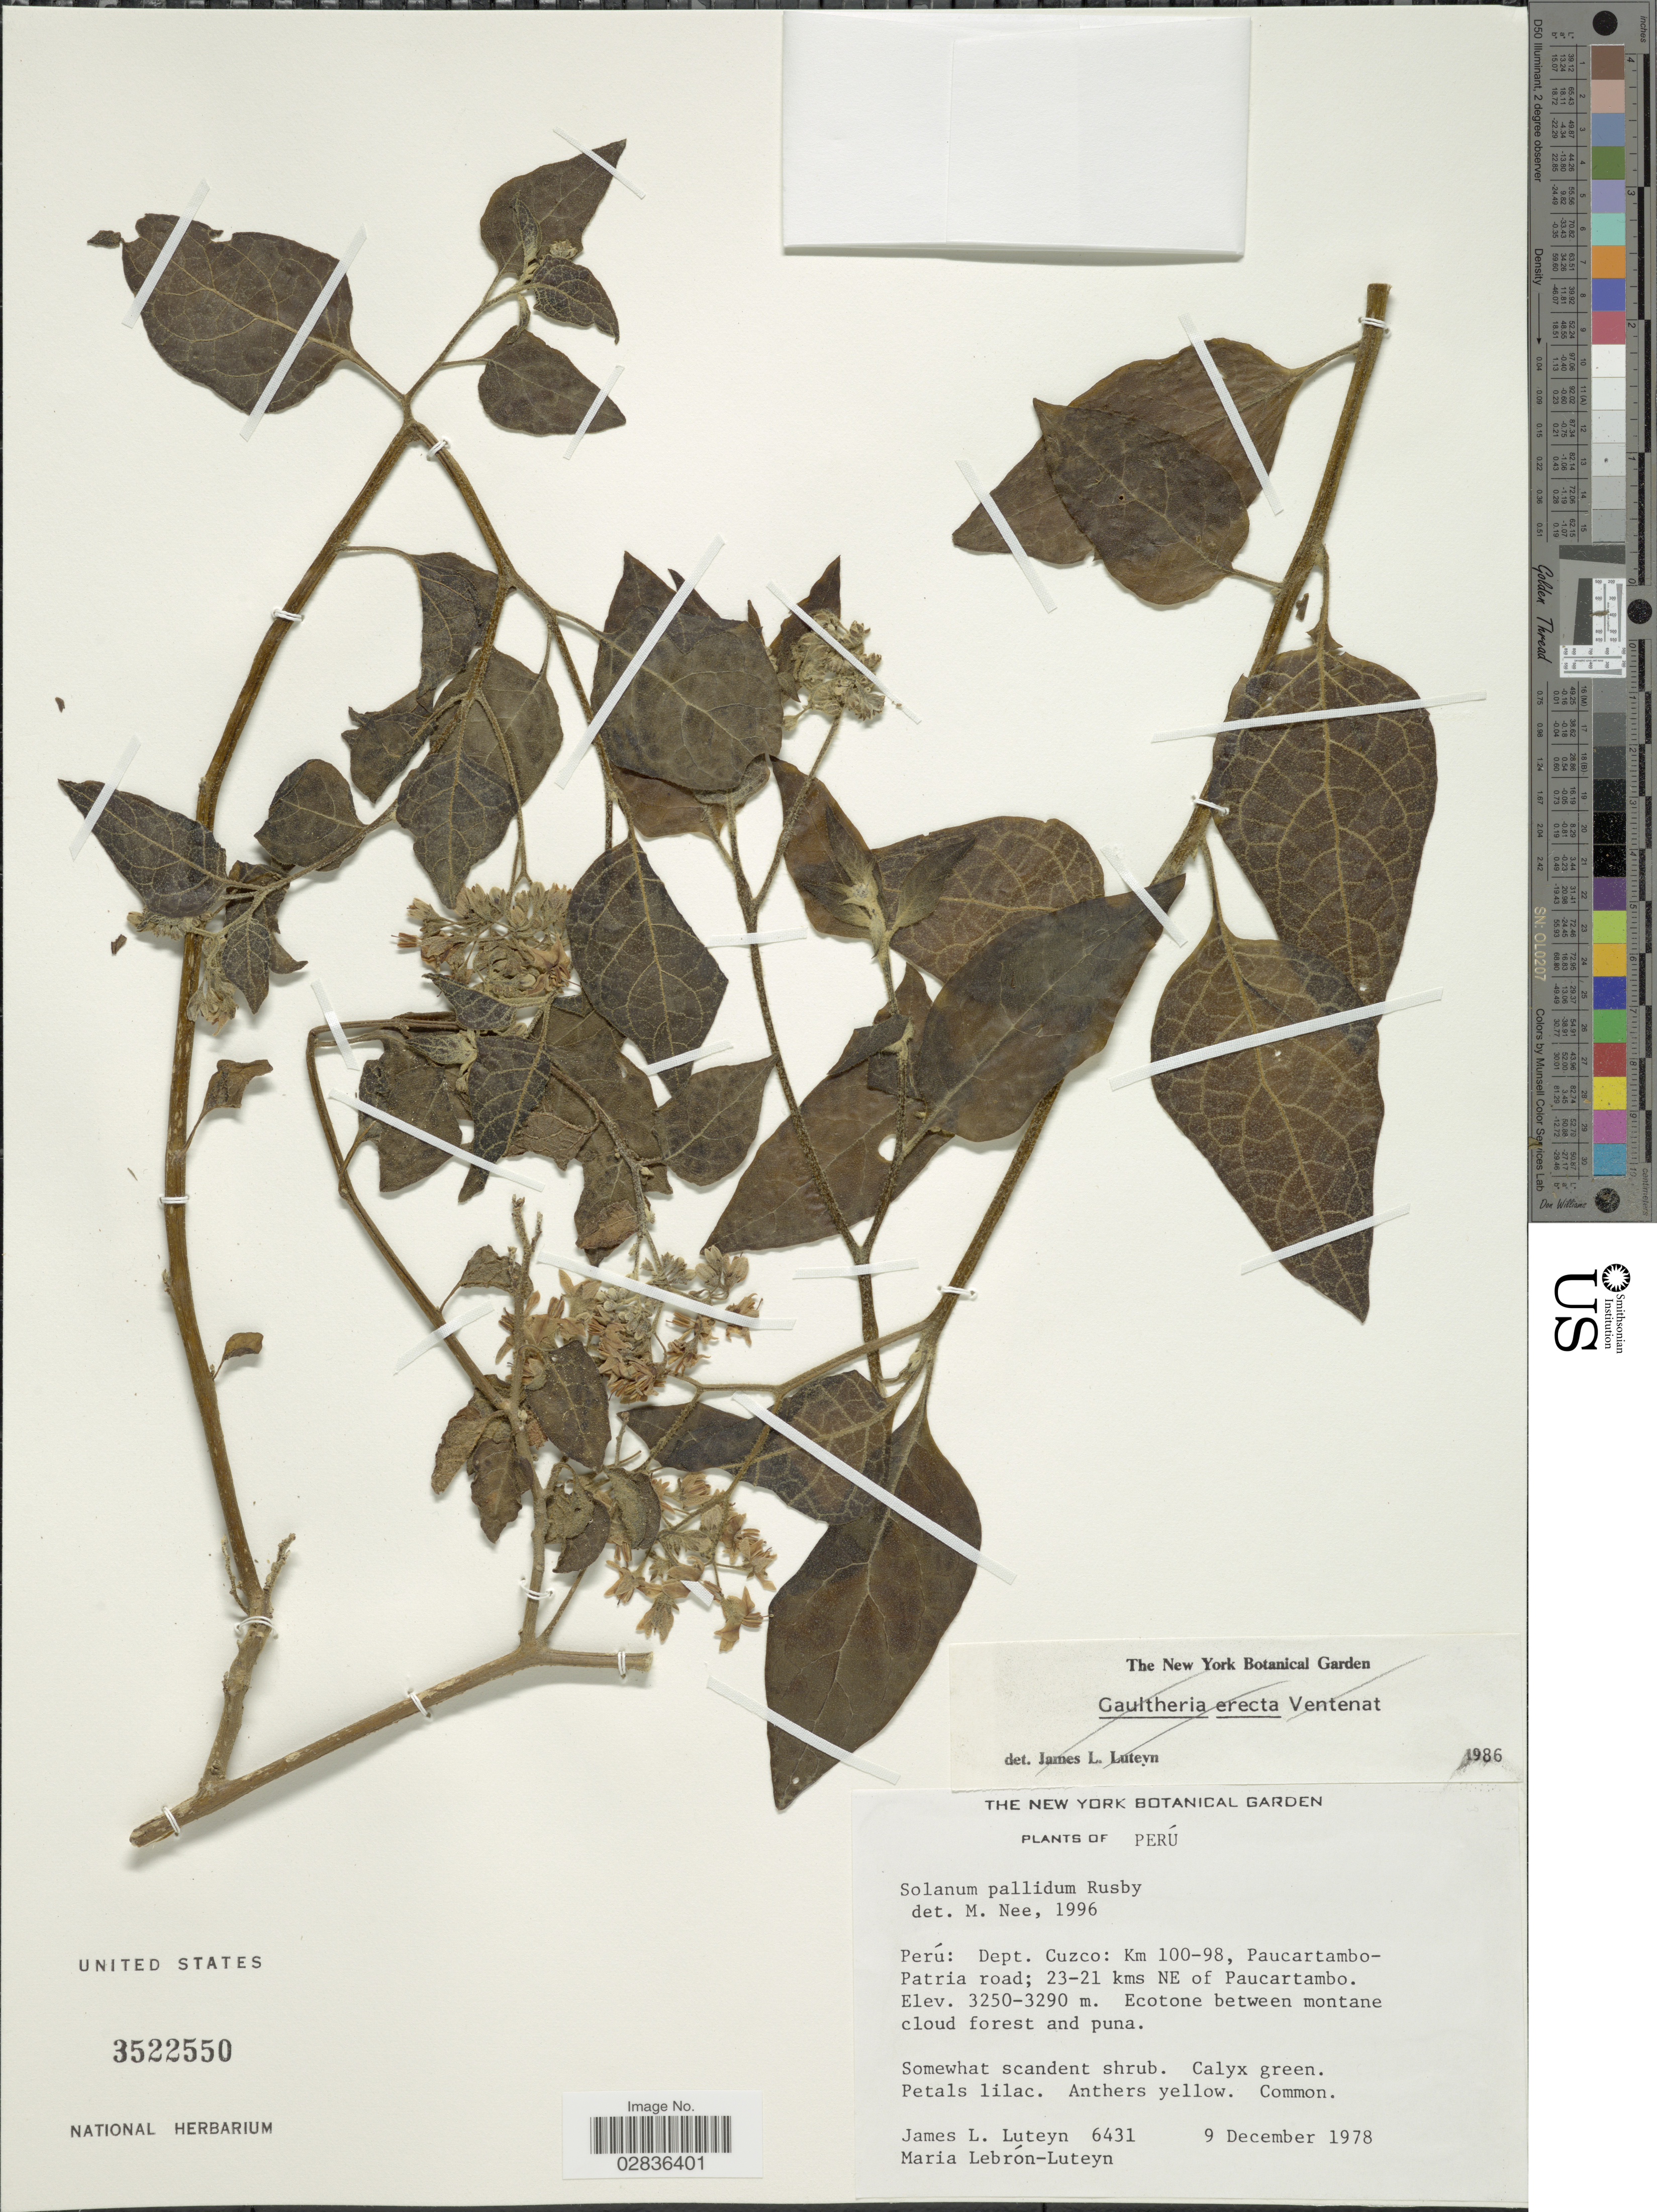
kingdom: Plantae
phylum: Tracheophyta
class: Magnoliopsida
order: Solanales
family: Solanaceae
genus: Solanum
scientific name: Solanum pallidum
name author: Rusby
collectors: J. L. Luteyn & M. L. Lebrón-Luteyn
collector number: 6431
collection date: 1978-12-09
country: Peru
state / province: Cusco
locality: Dept. Cuzco: Km 100-98, Paucartambo-Patria road; 23-21 kms NE of Paucartambo.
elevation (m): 3250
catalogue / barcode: US 3522550